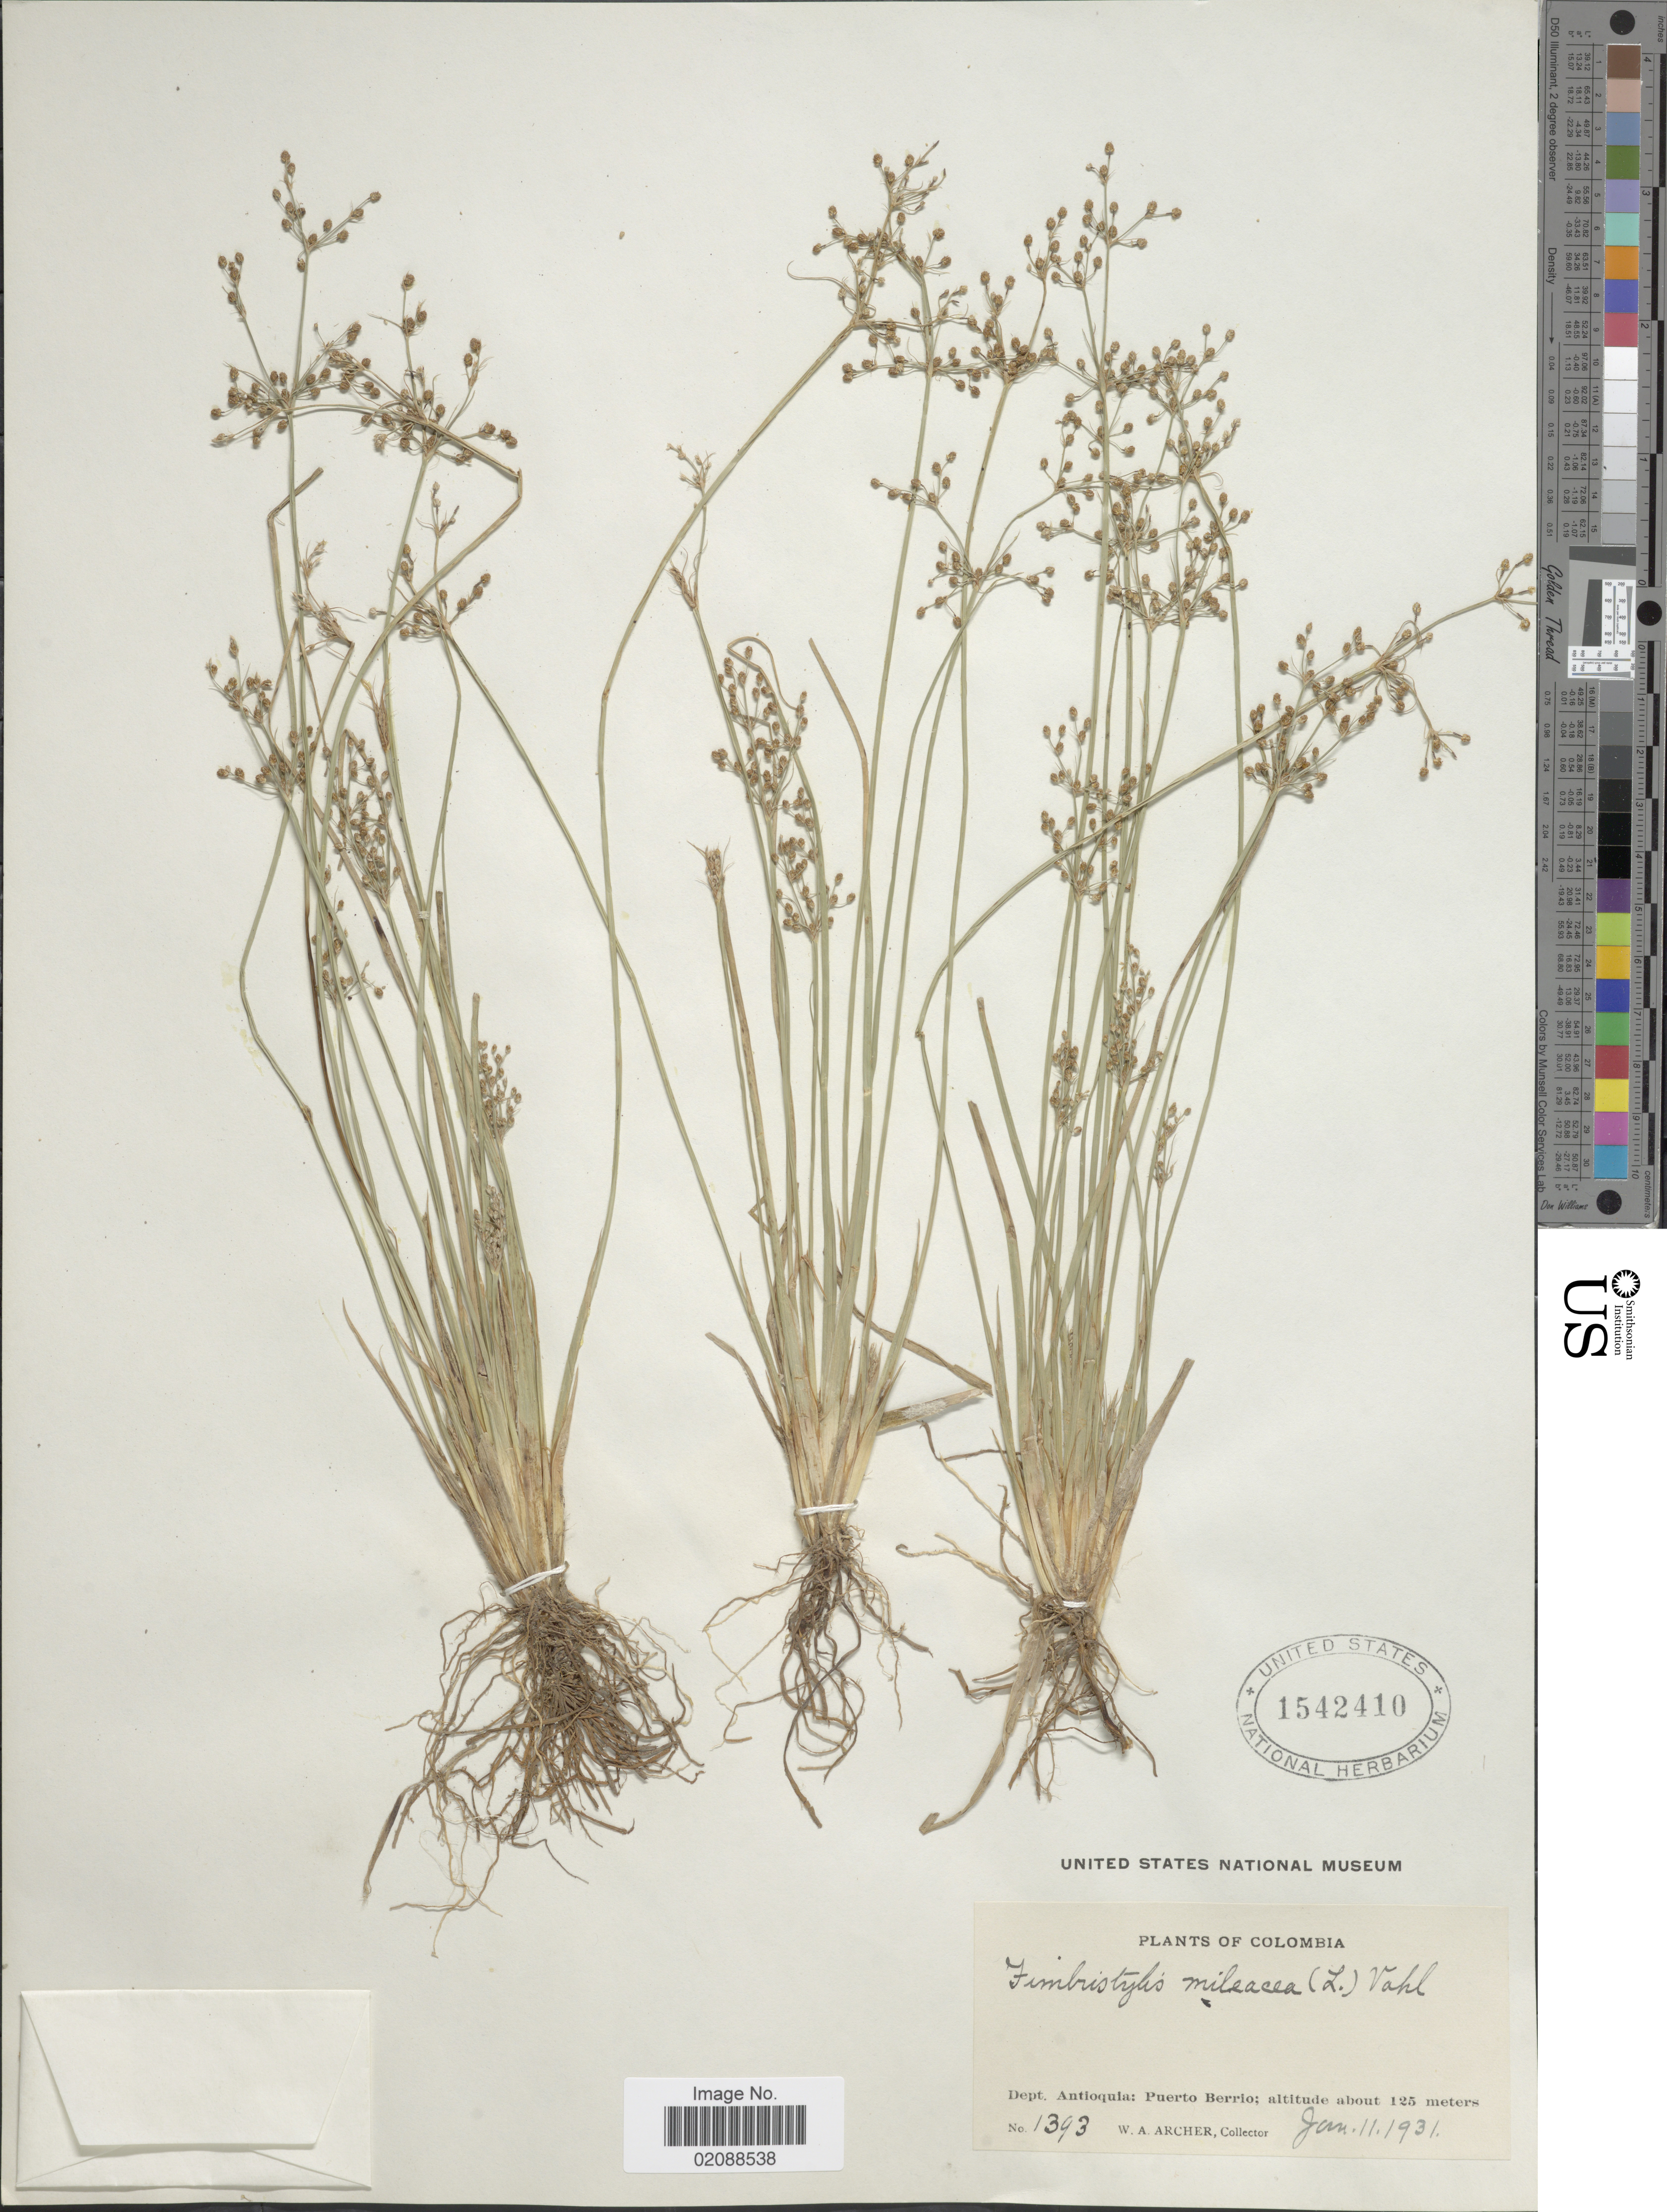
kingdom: Plantae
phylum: Tracheophyta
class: Liliopsida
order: Poales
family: Cyperaceae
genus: Fimbristylis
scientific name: Fimbristylis littoralis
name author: Gaudich.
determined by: Strong, M. T., (US), Smithsonian Institution - National Museum of Natural History (UNITED STATES)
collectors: W. A. Archer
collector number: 1393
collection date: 1931-01-11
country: Colombia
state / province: Antioquia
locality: Puerto Berrio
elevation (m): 125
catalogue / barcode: US 1542410